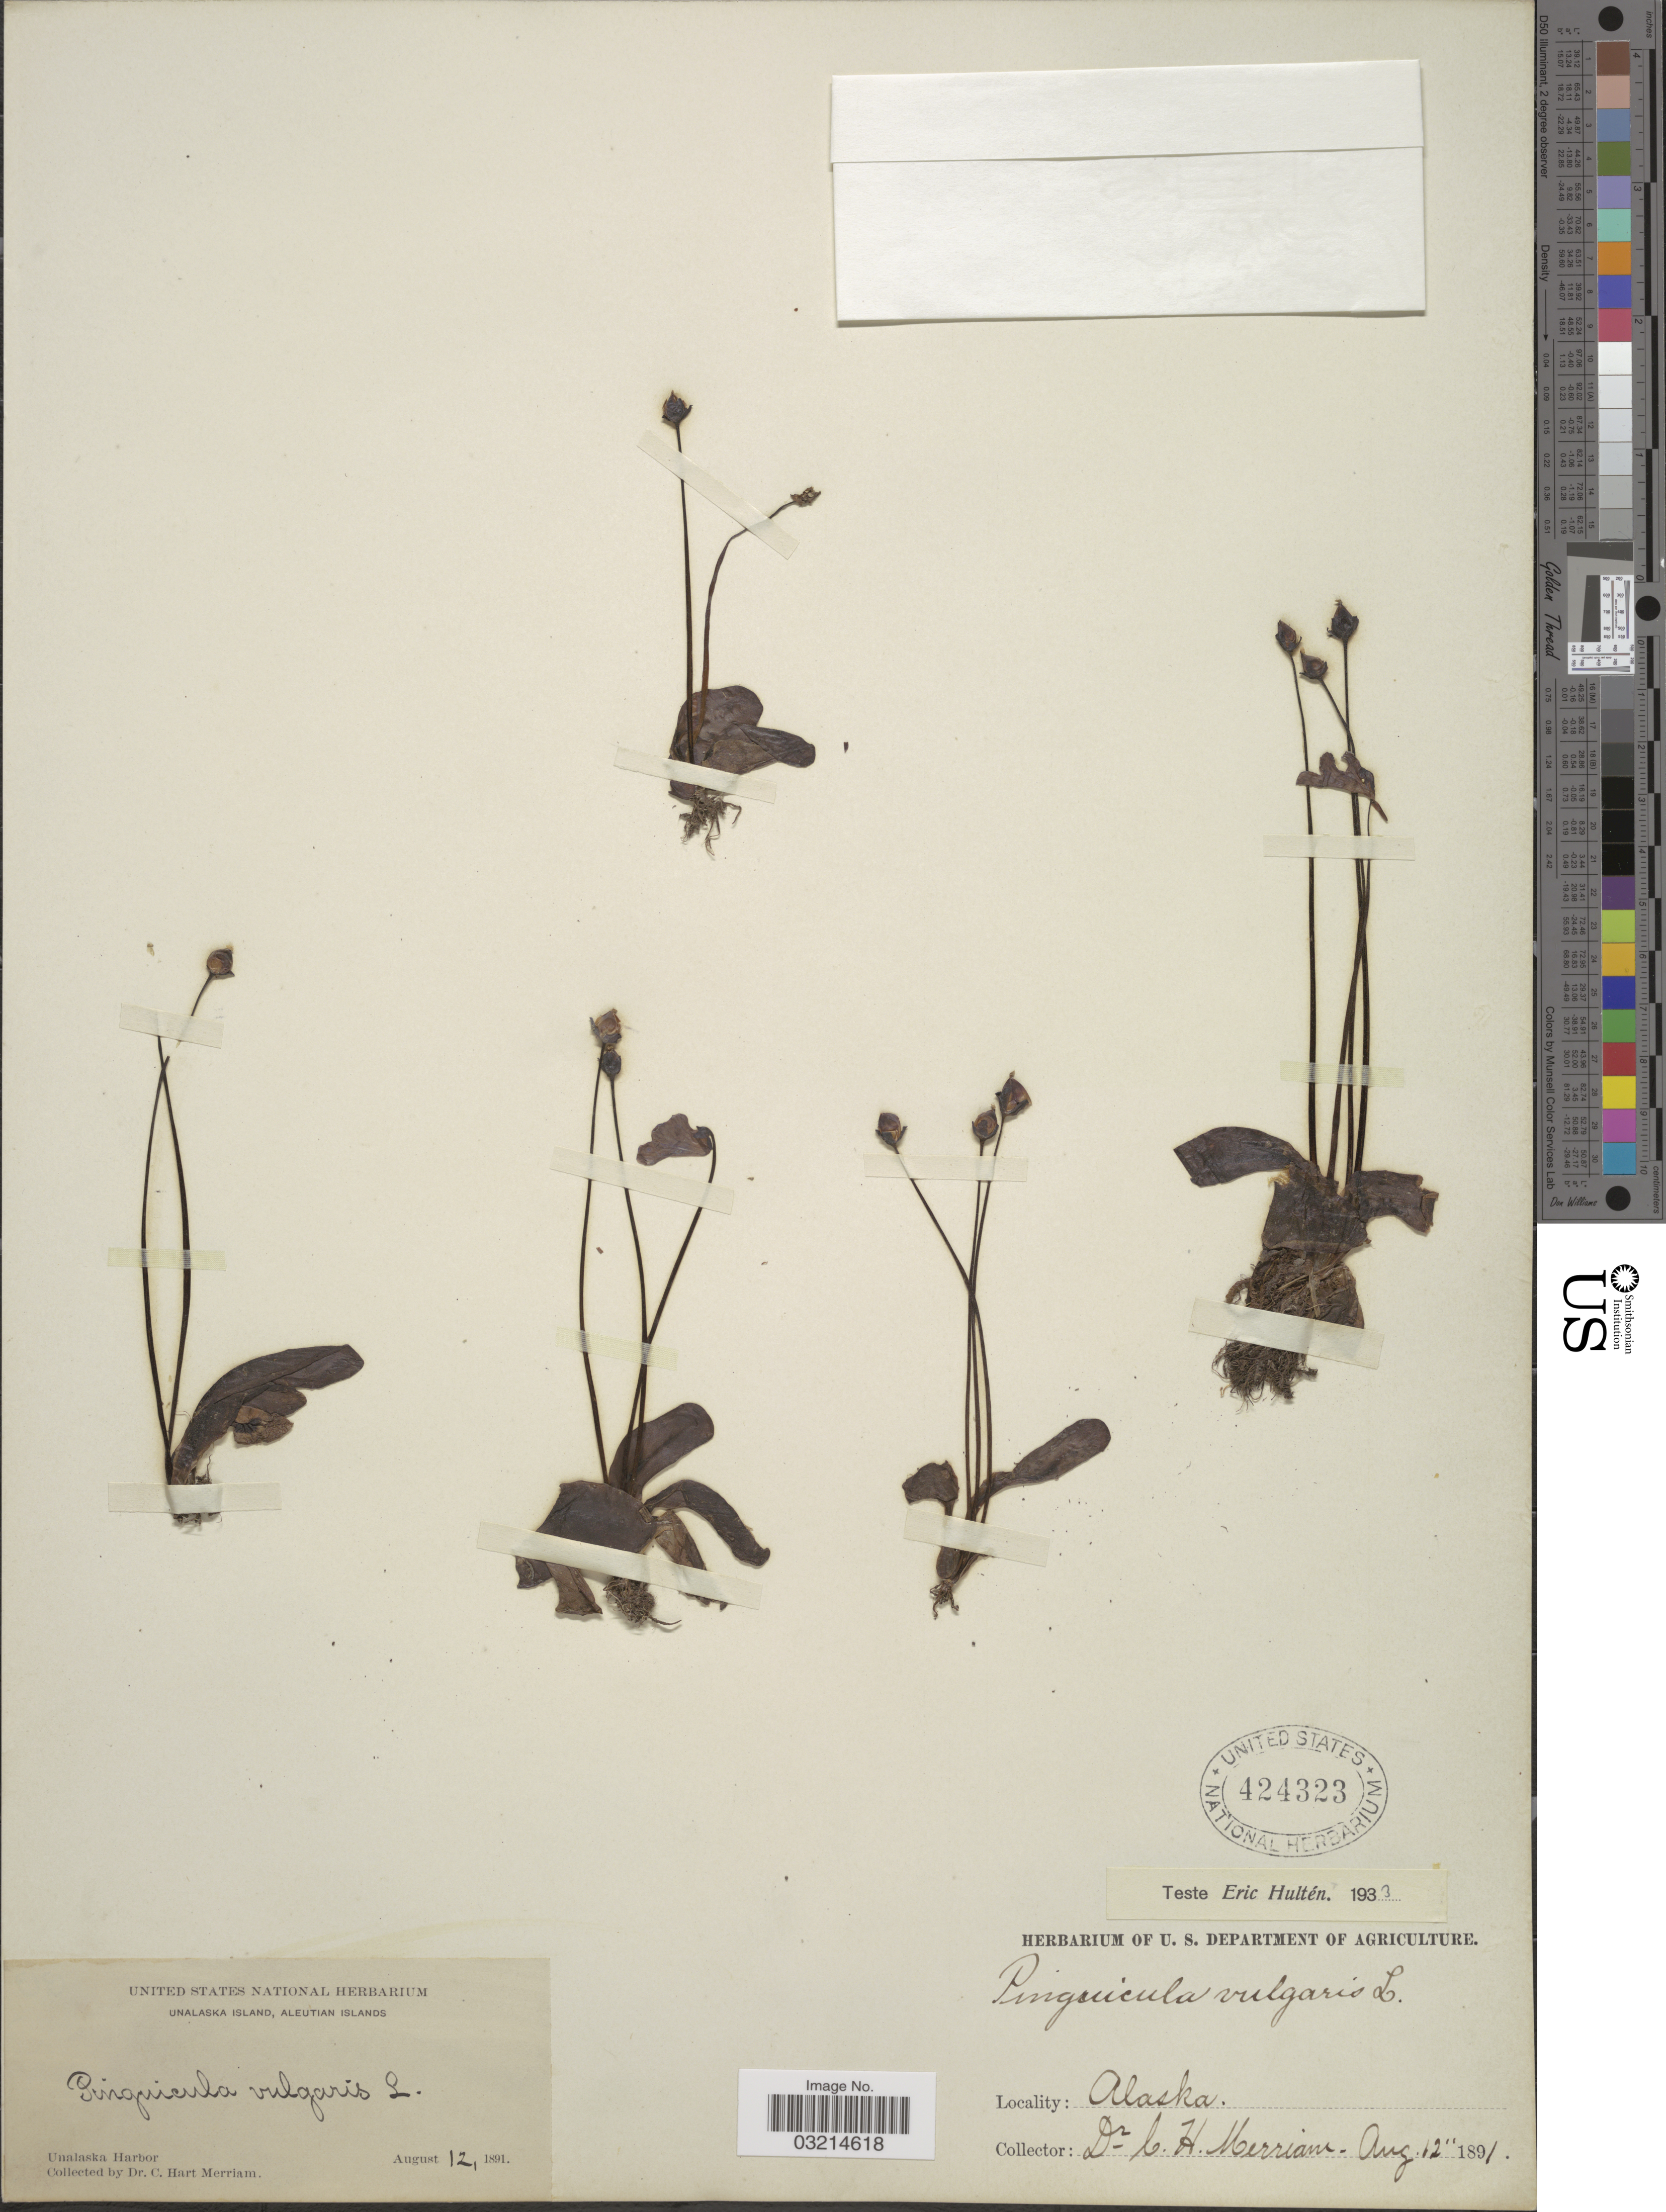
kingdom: Plantae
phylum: Tracheophyta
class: Magnoliopsida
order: Lamiales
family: Lentibulariaceae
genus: Pinguicula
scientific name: Pinguicula vulgaris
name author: L.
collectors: C. Merriam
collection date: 1891-08-12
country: United States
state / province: Alaska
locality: Unalaska Island, Aleutian Islands, Unalaska Harbor.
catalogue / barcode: US 424323